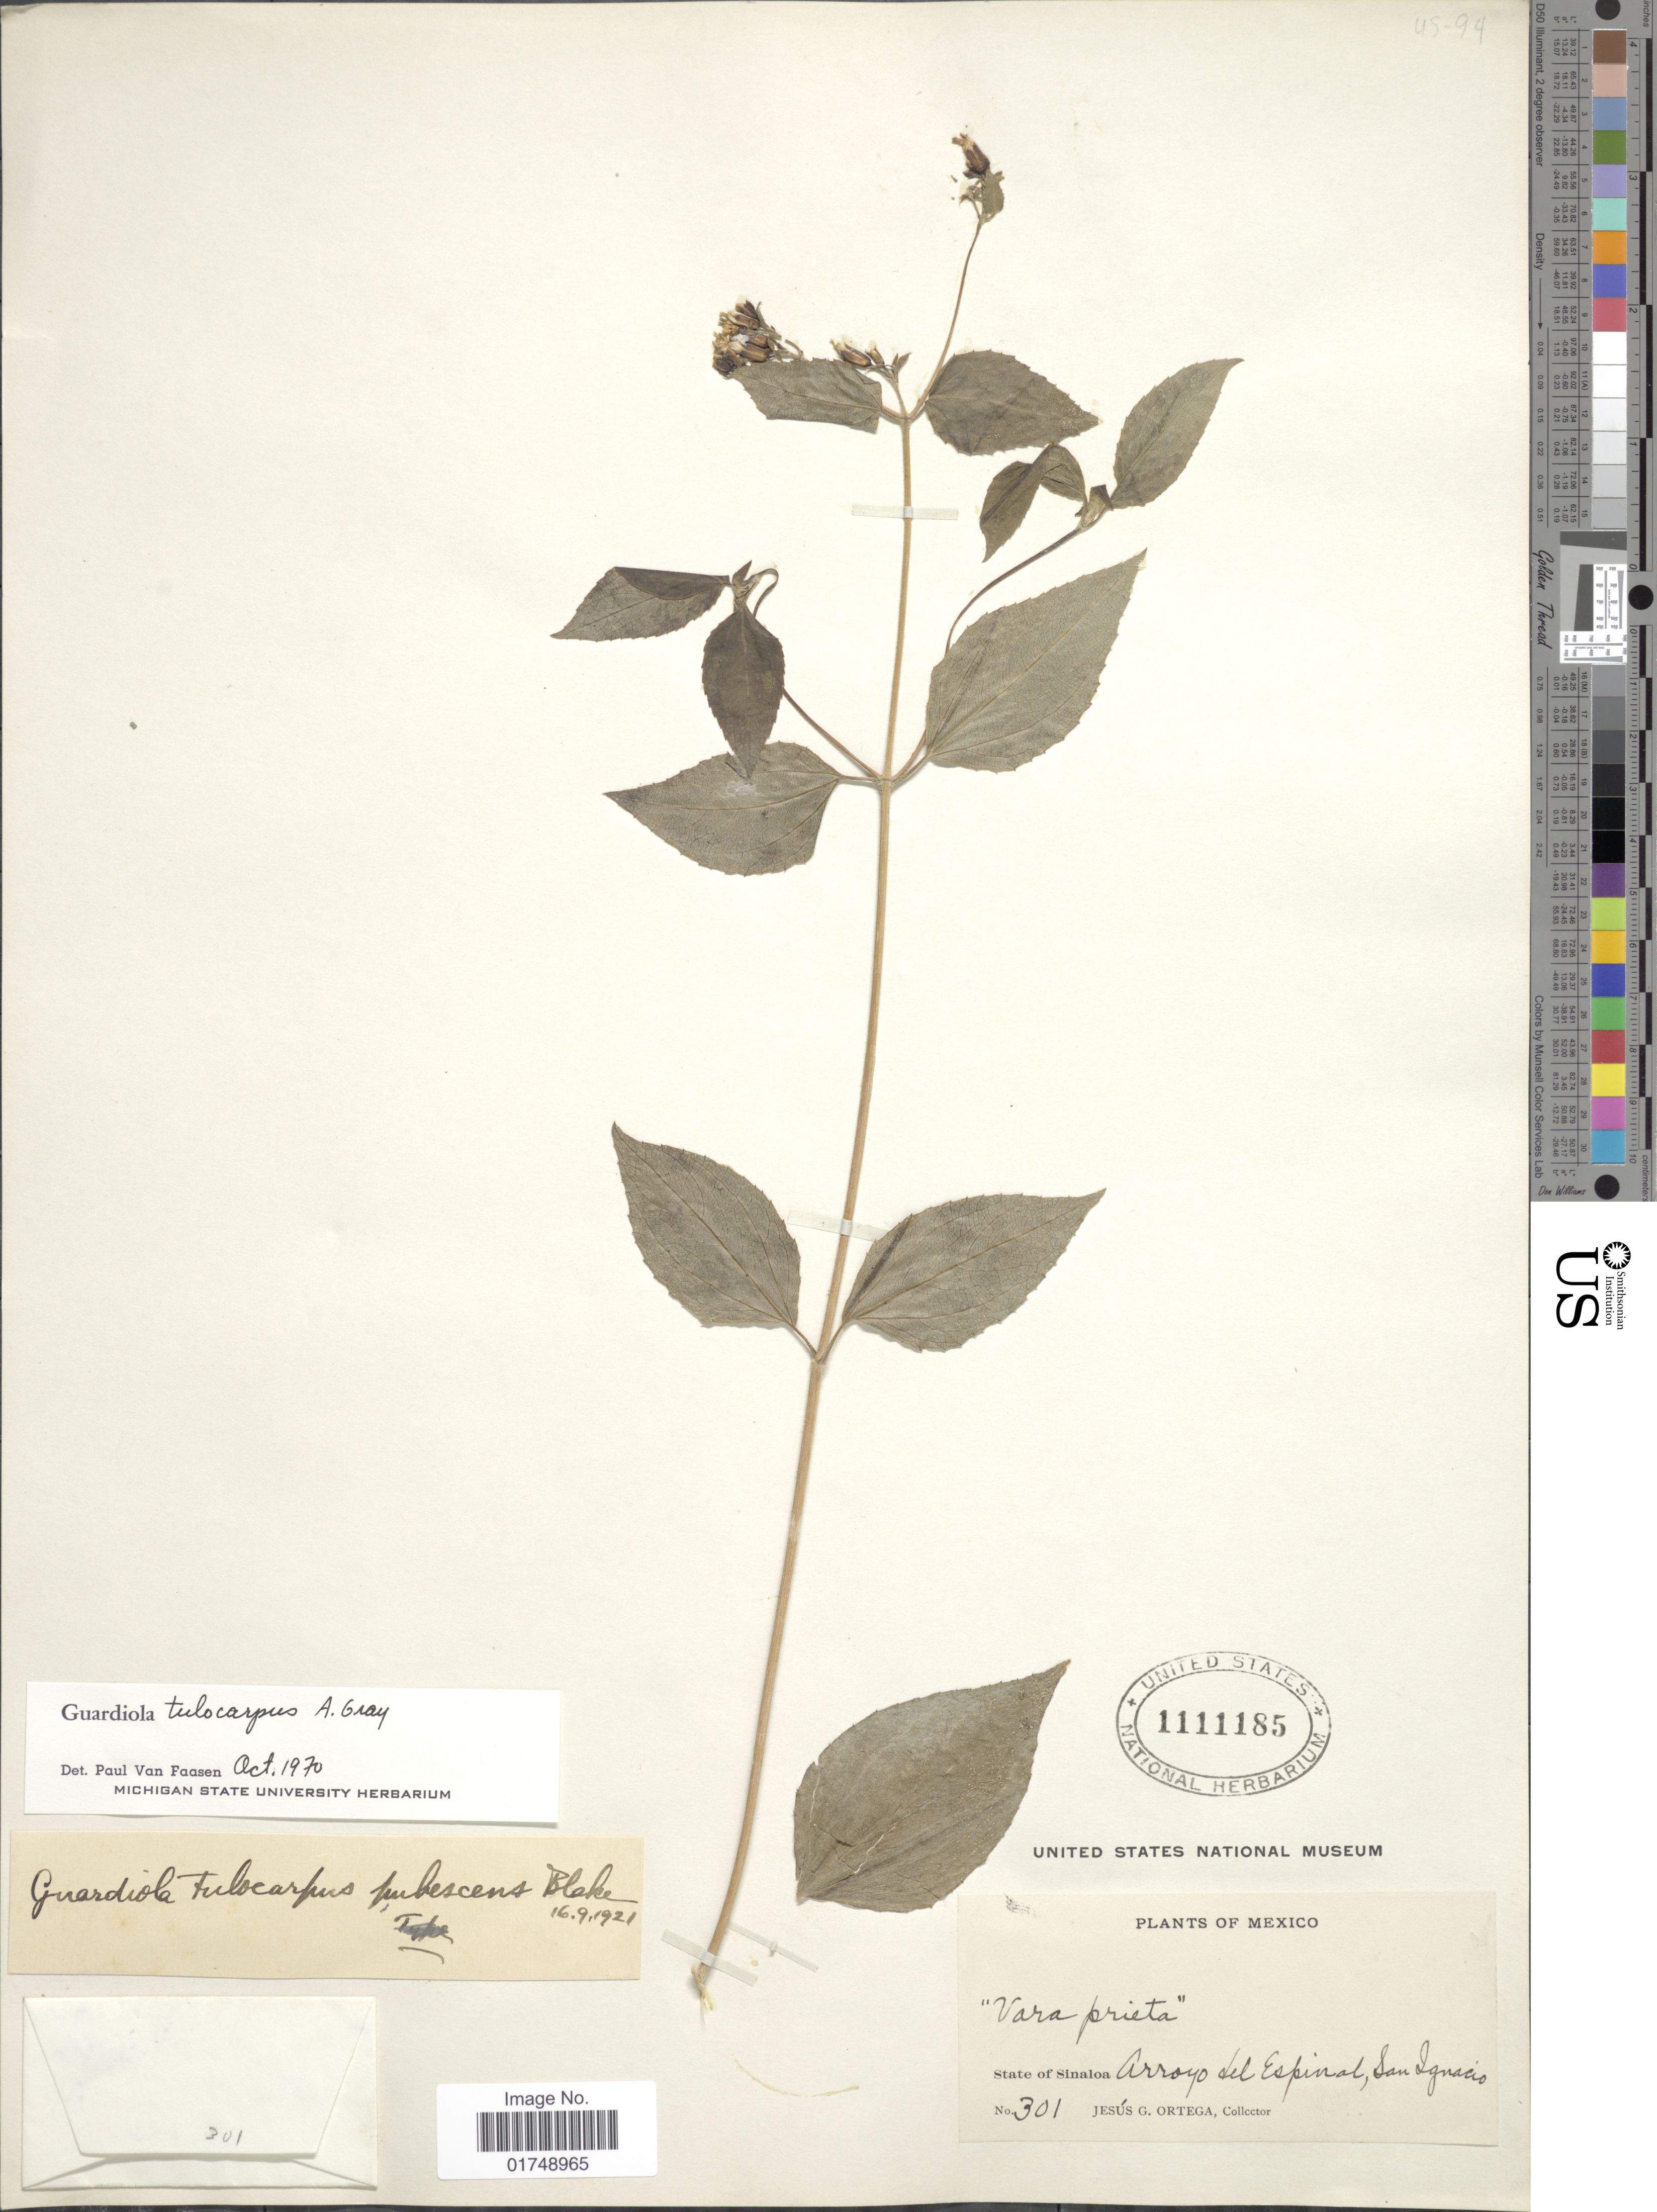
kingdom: Plantae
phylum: Tracheophyta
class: Magnoliopsida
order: Asterales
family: Asteraceae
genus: Guardiola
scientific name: Guardiola tulocarpus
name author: A. Gray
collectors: J. Ortega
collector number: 301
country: Mexico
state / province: Sinaloa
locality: Arroyo del Espinal, San Ignacio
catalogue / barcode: US 1111185